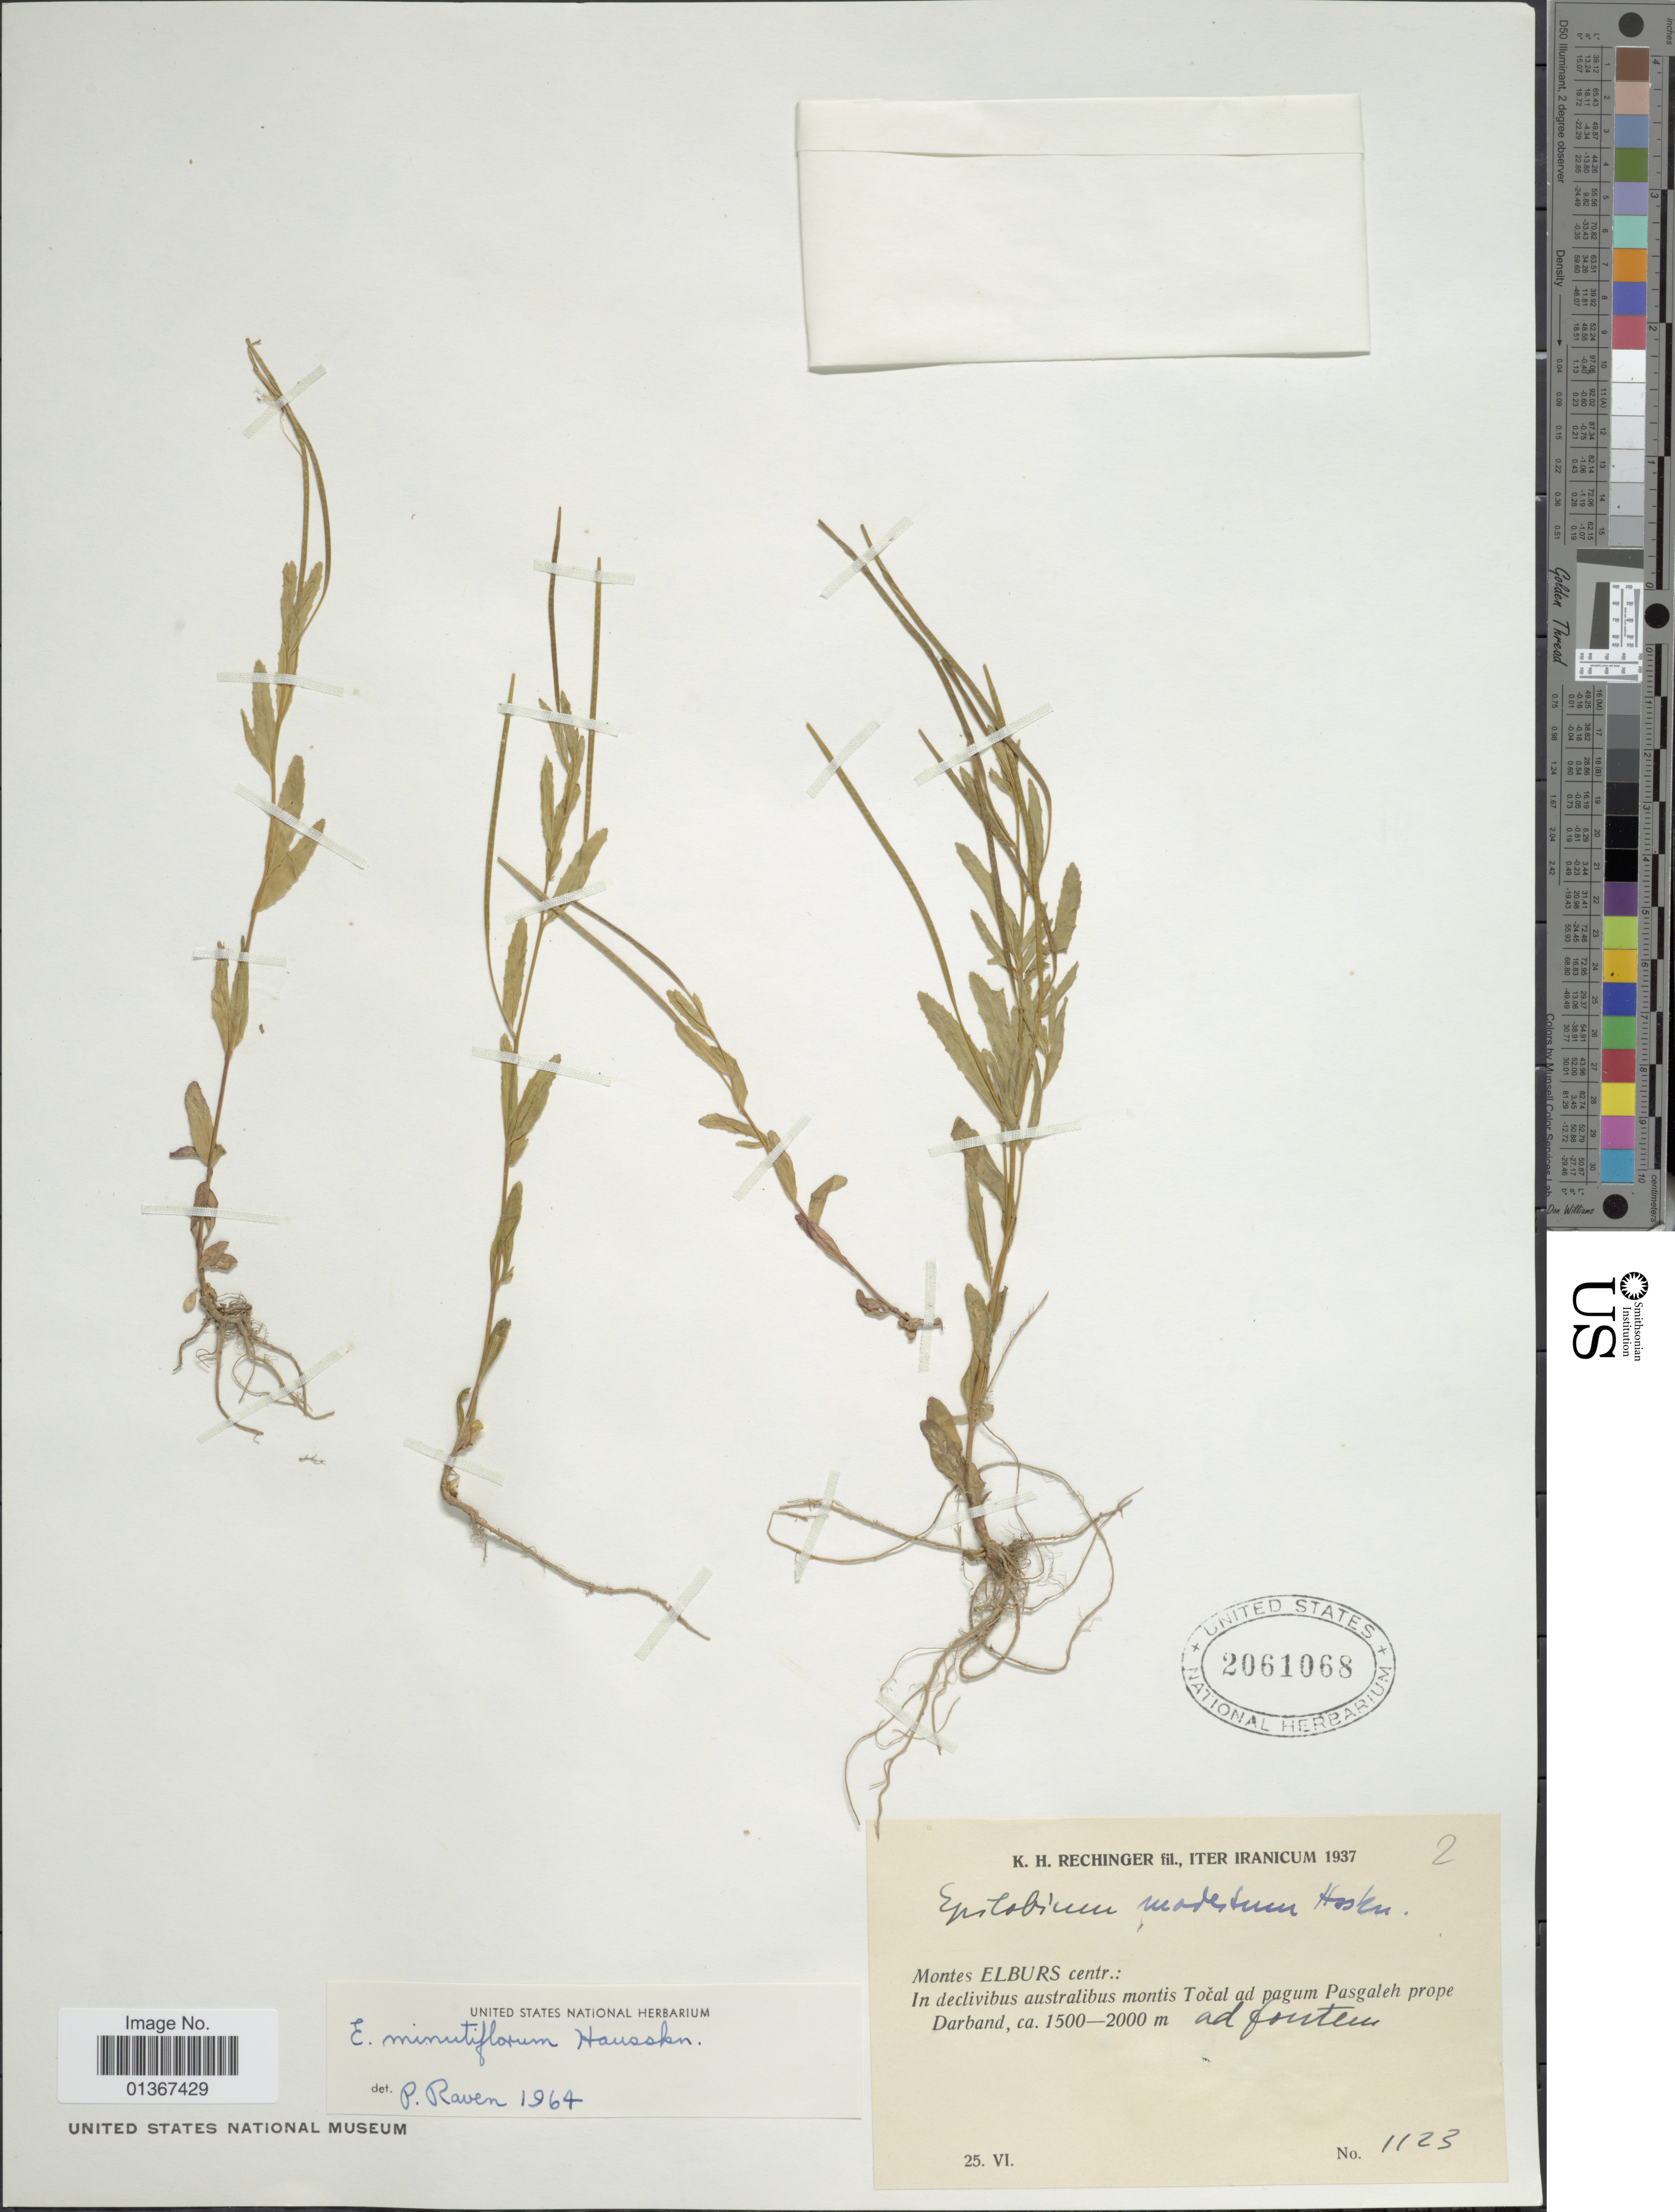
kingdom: Plantae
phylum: Tracheophyta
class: Magnoliopsida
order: Myrtales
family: Onagraceae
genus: Epilobium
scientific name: Epilobium minutiflorum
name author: Hausskn.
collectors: K. H. Rechinger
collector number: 1123/2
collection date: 1937-06-25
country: Iran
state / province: Tehran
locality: Montes Elburs centr.: In declivibus australibus montis Tocal ad pagum Pasgaleh prope Darband.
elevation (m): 1500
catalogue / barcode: US 2061068